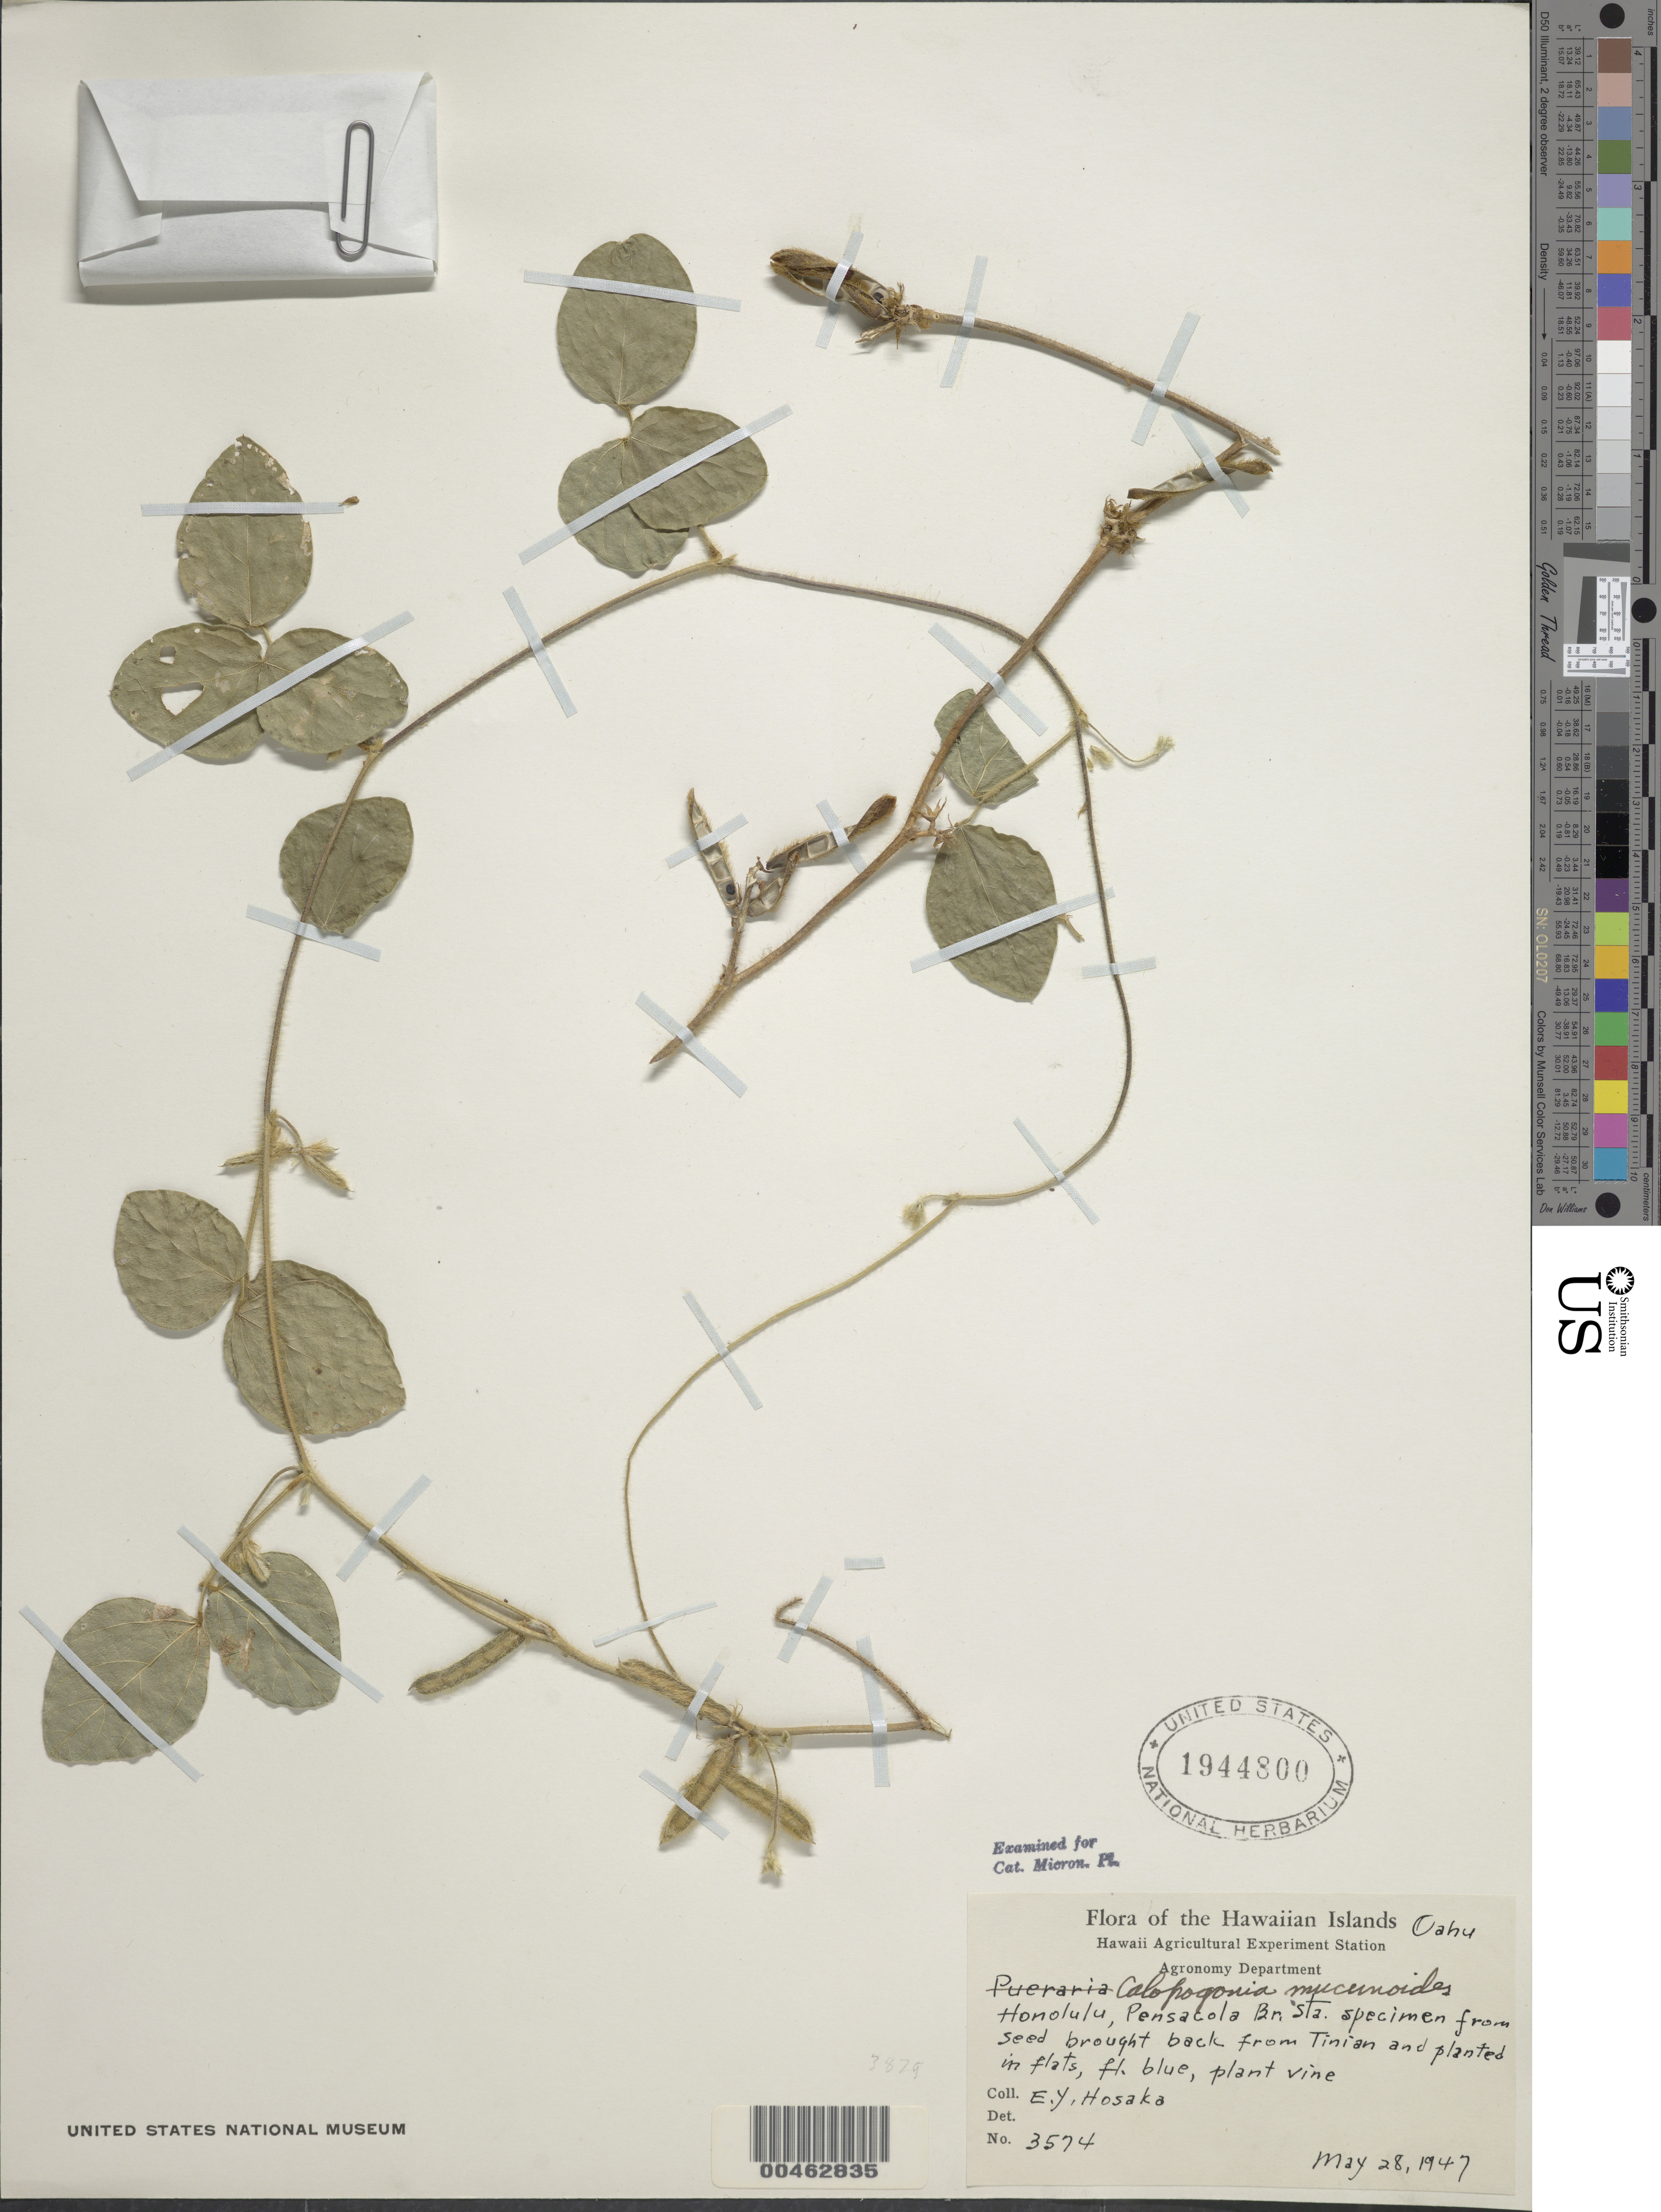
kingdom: Plantae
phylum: Tracheophyta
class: Magnoliopsida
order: Fabales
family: Fabaceae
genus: Calopogonium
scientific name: Calopogonium mucunoides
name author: Desv.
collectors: E. Y. Hosaka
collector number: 3574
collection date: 1947-05-28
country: United States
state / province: Hawaii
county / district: Honolulu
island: Oahu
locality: Hawaiian Islands, Honolulu, Pensacola Bn Sta.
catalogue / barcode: US 1944800